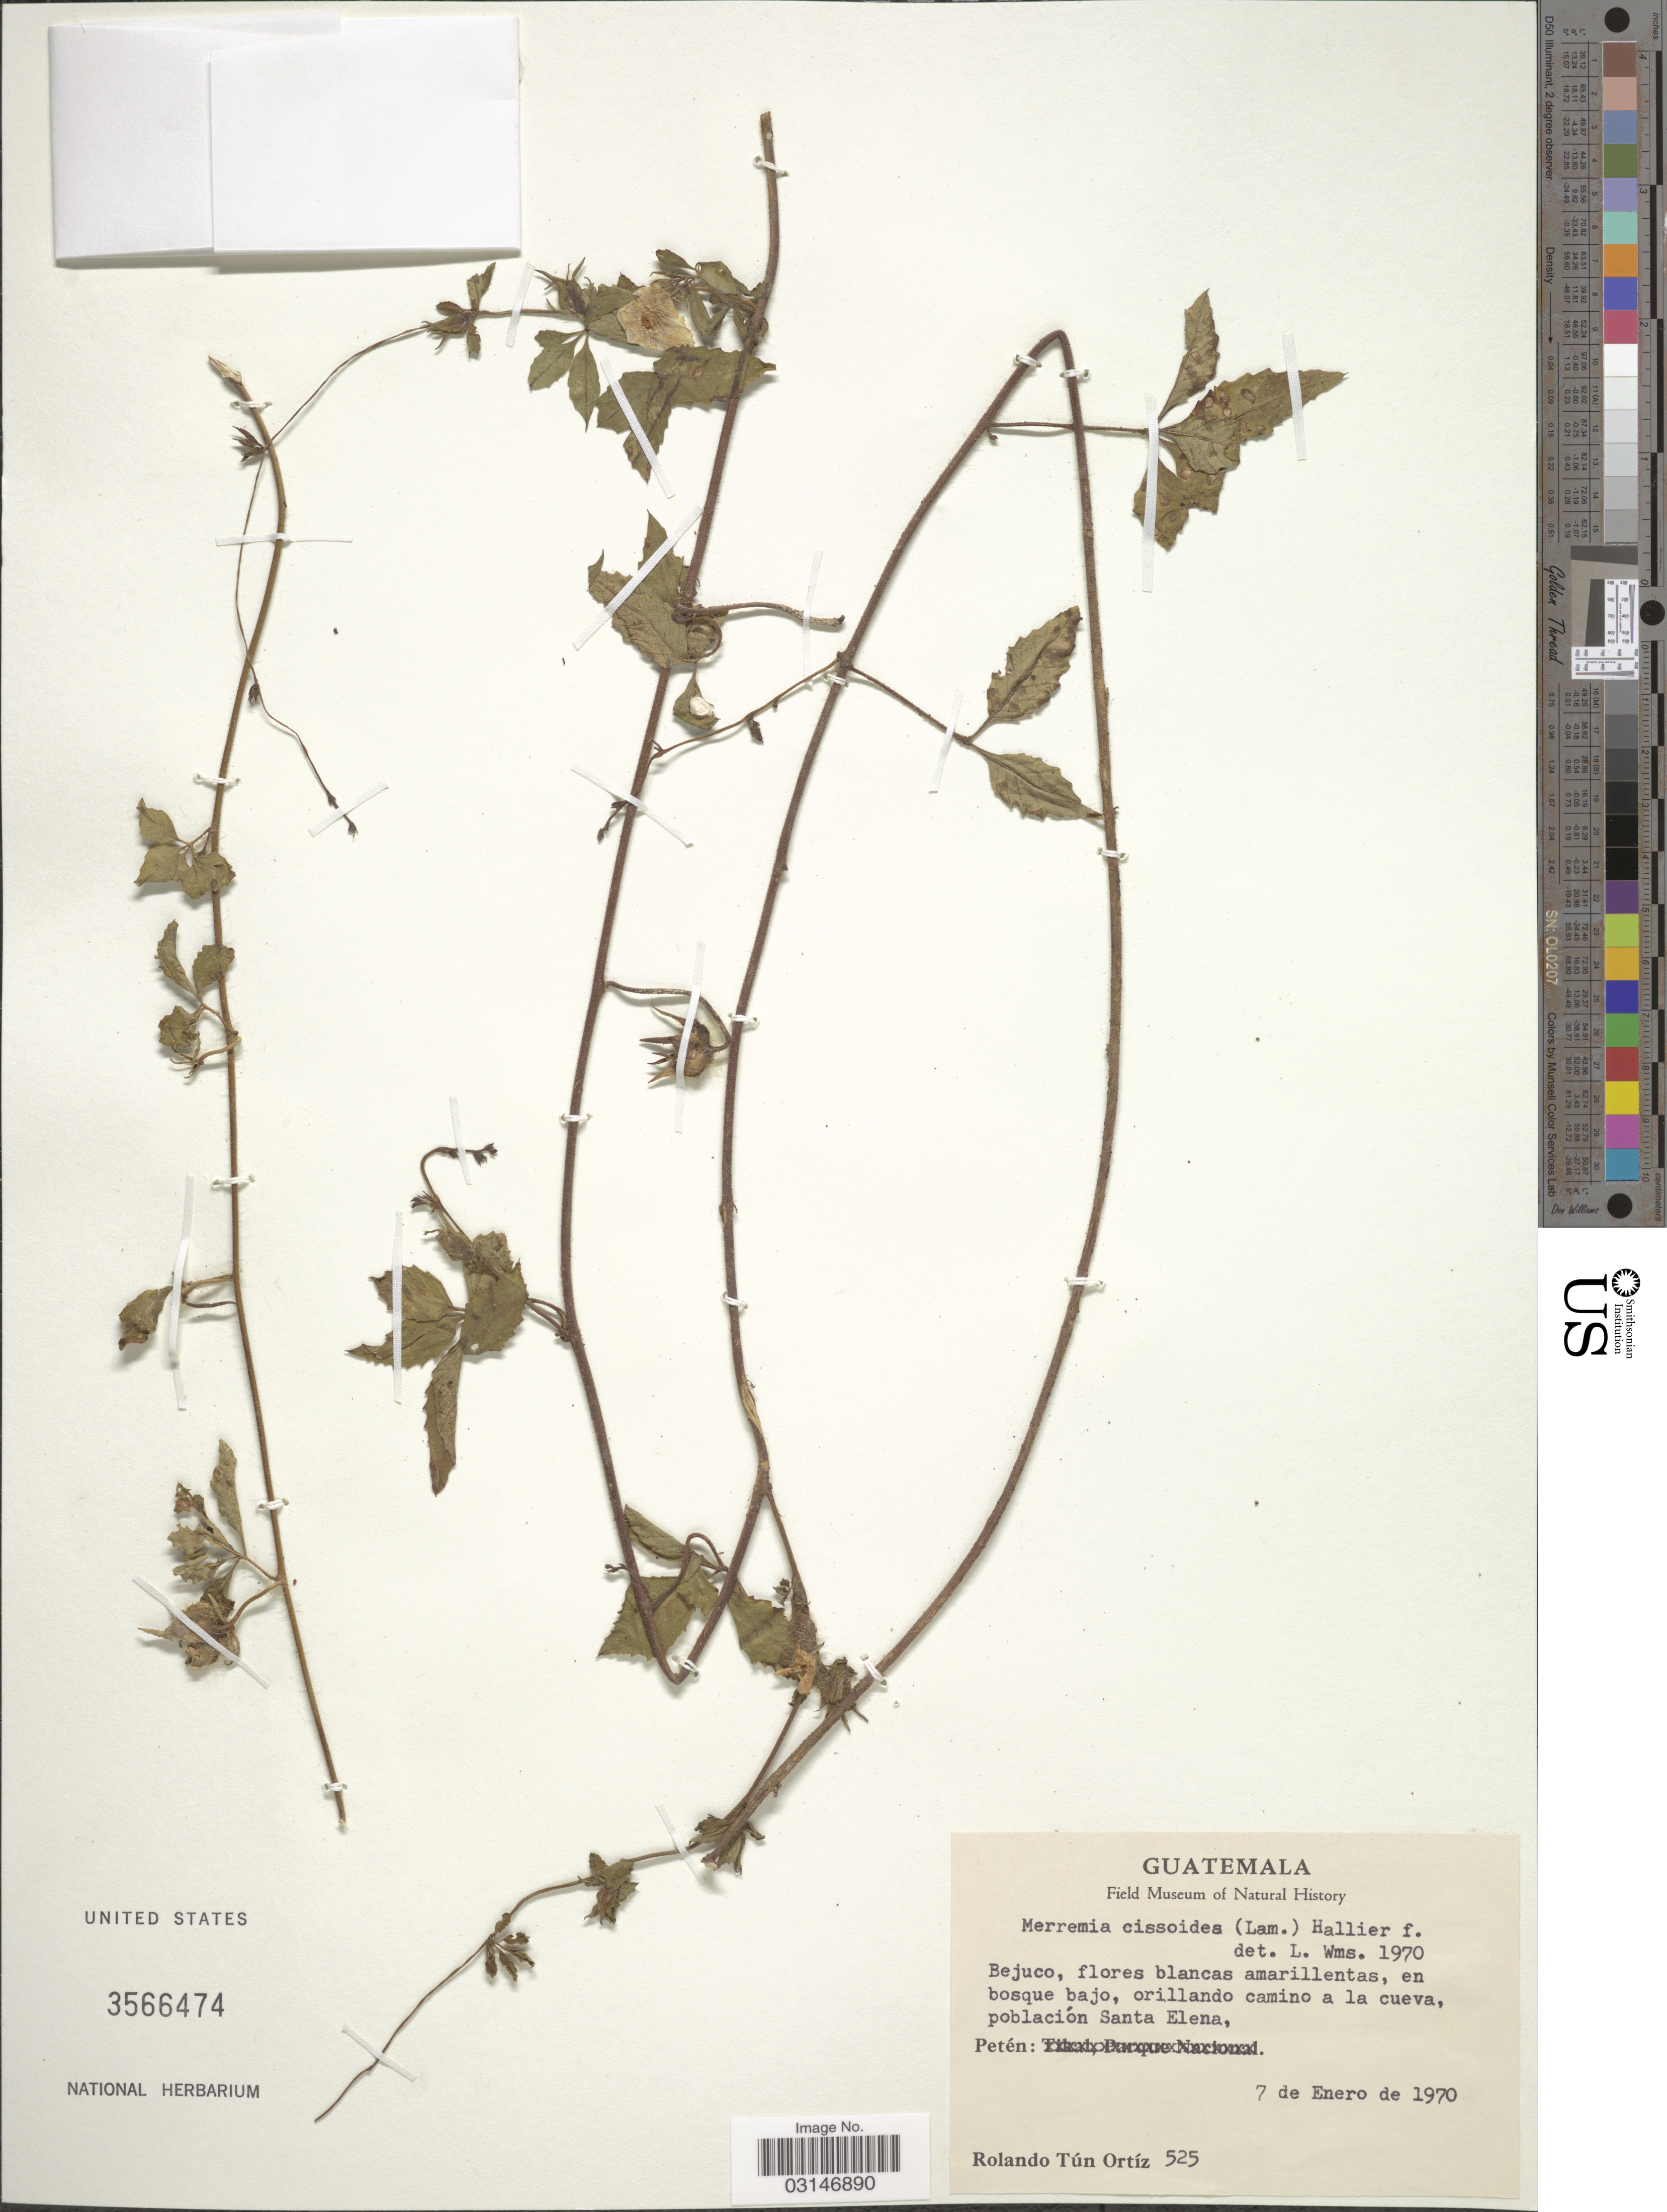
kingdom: Plantae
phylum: Tracheophyta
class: Magnoliopsida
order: Solanales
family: Convolvulaceae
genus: Distimake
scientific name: Distimake cissoides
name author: (Lam.) A. R. Simões & Staples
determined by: Strong, Mark T., (BOT), Smithsonian Institution - National Museum of Natural History (UNITED STATES)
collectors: R. Tún Ortíz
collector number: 525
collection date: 1970-01-07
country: Guatemala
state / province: El Petén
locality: Orillando camino a la cueva, población Santa Elena.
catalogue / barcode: US 3566474